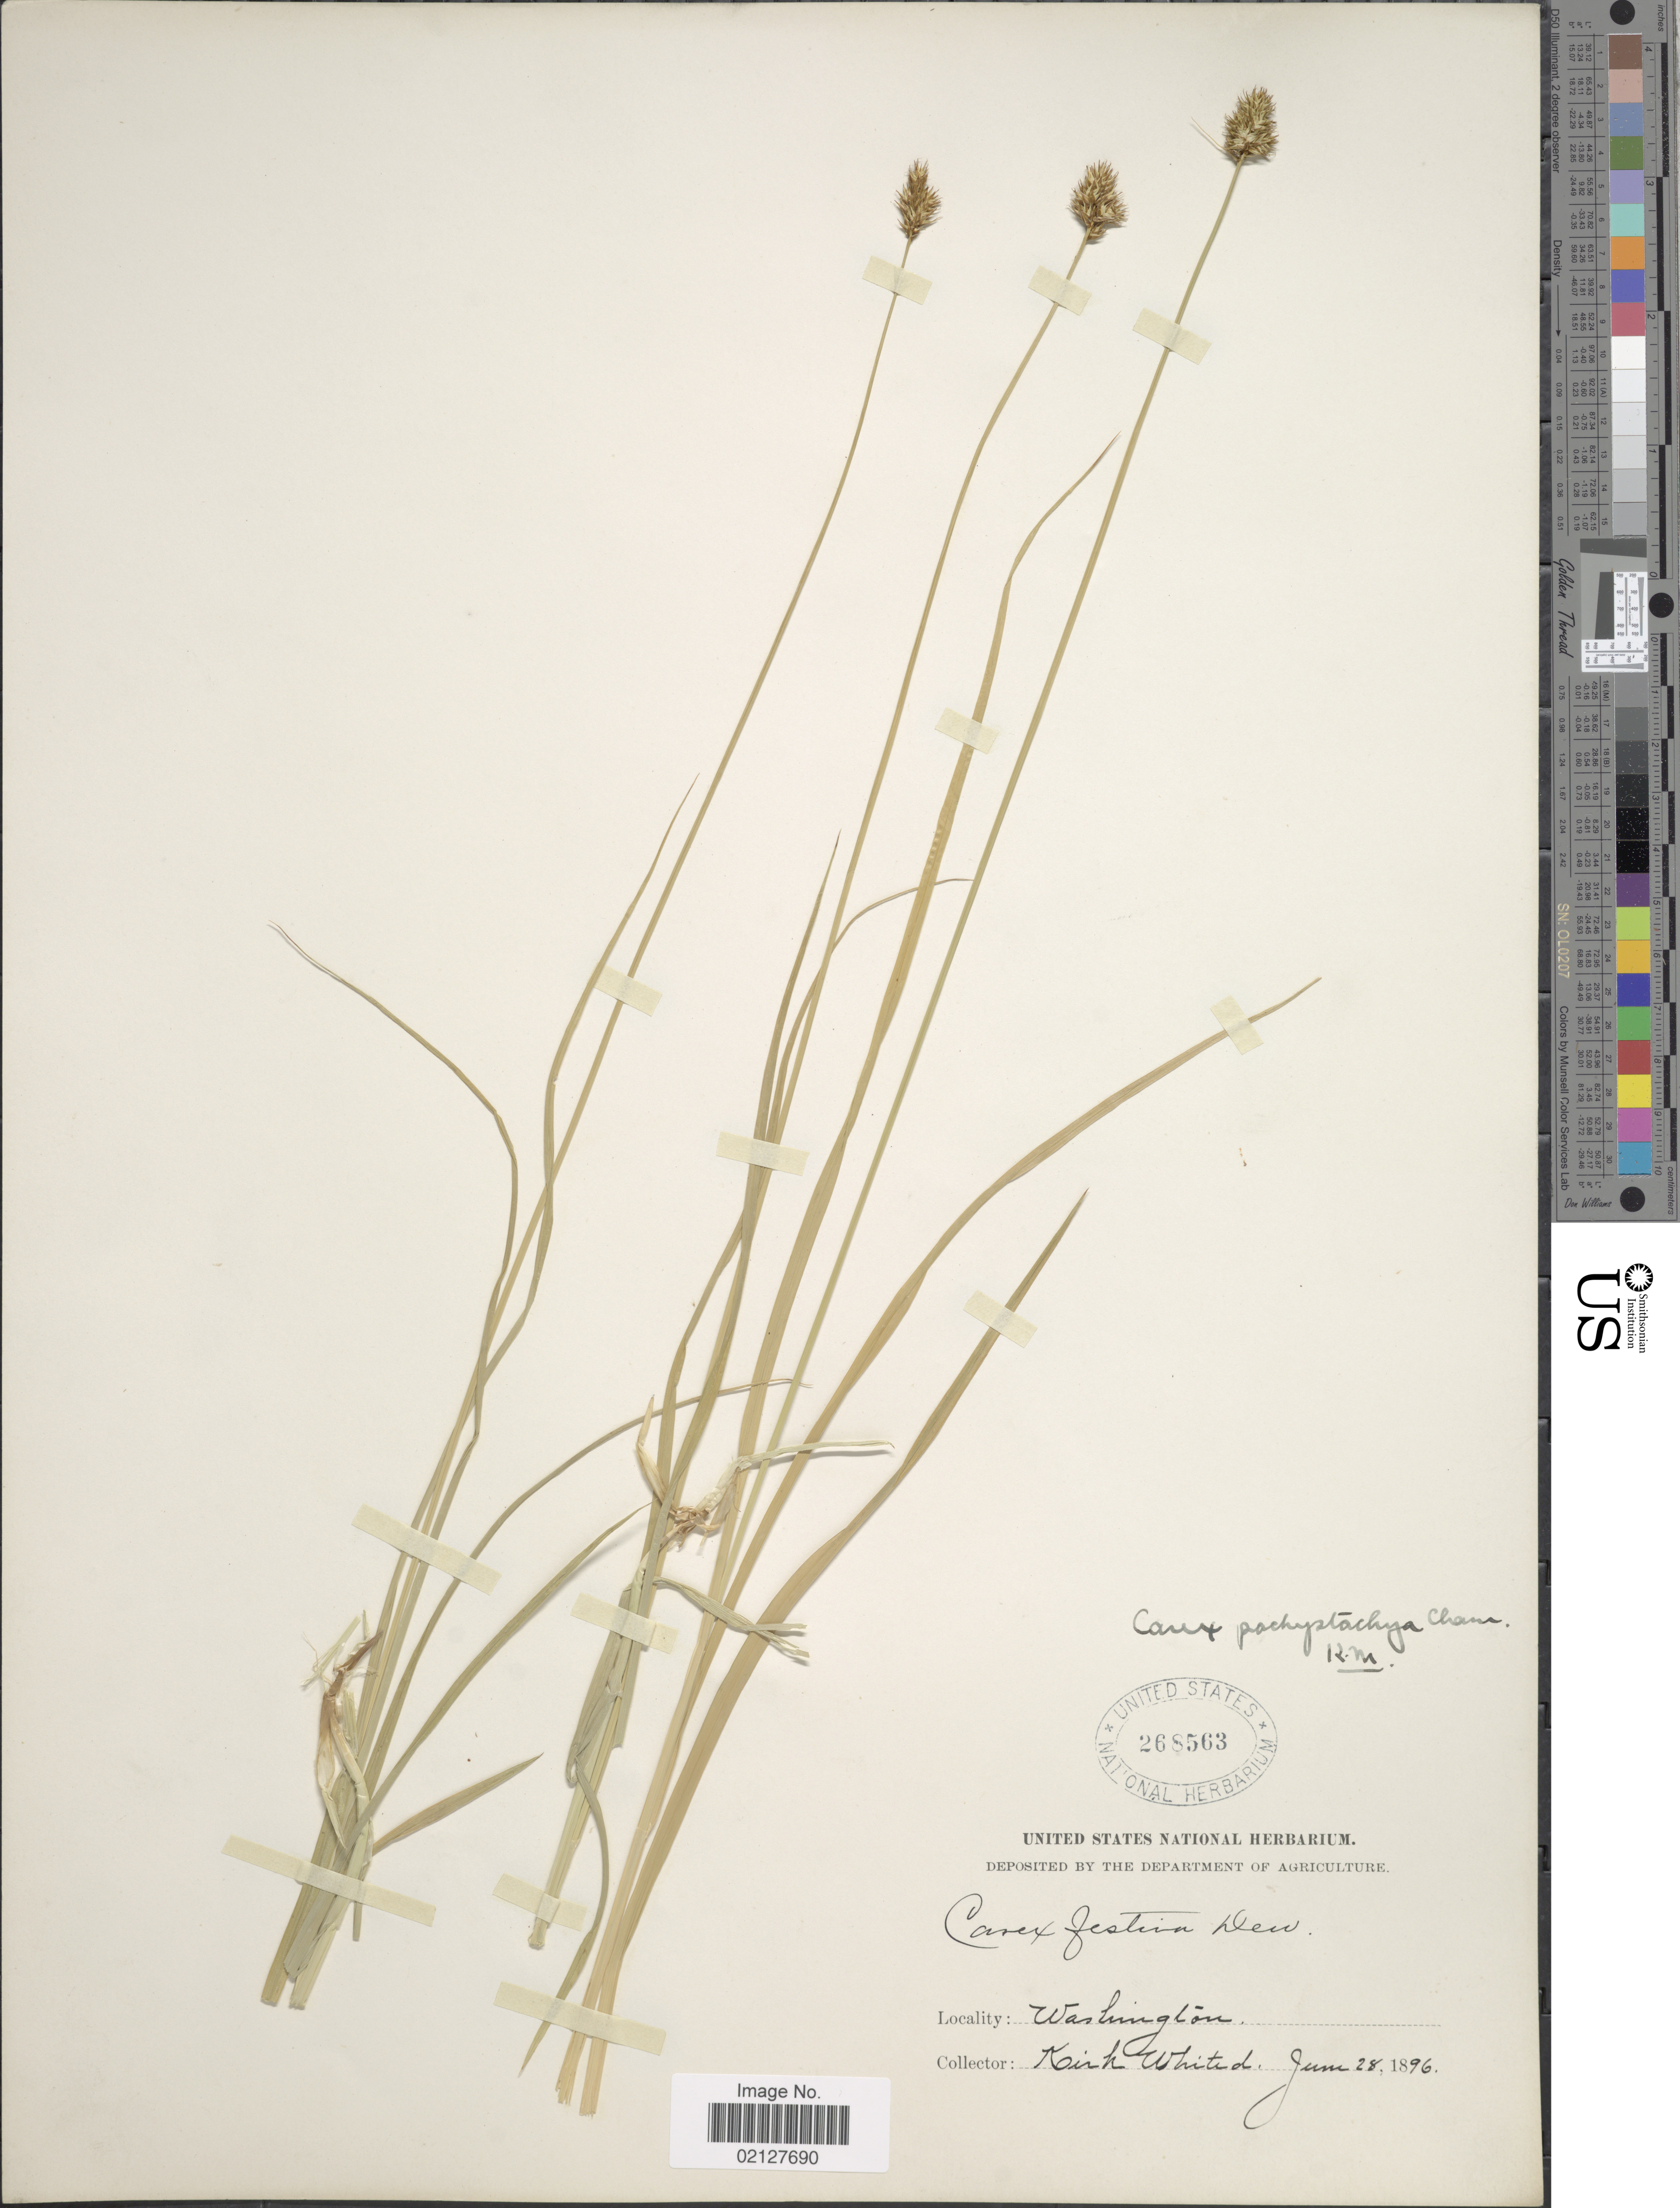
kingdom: Plantae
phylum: Tracheophyta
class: Liliopsida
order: Poales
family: Cyperaceae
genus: Carex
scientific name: Carex pachystachya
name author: Cham. ex Steud.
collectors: K. Whited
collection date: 1896-06-28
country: United States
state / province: Washington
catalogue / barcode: US 268563